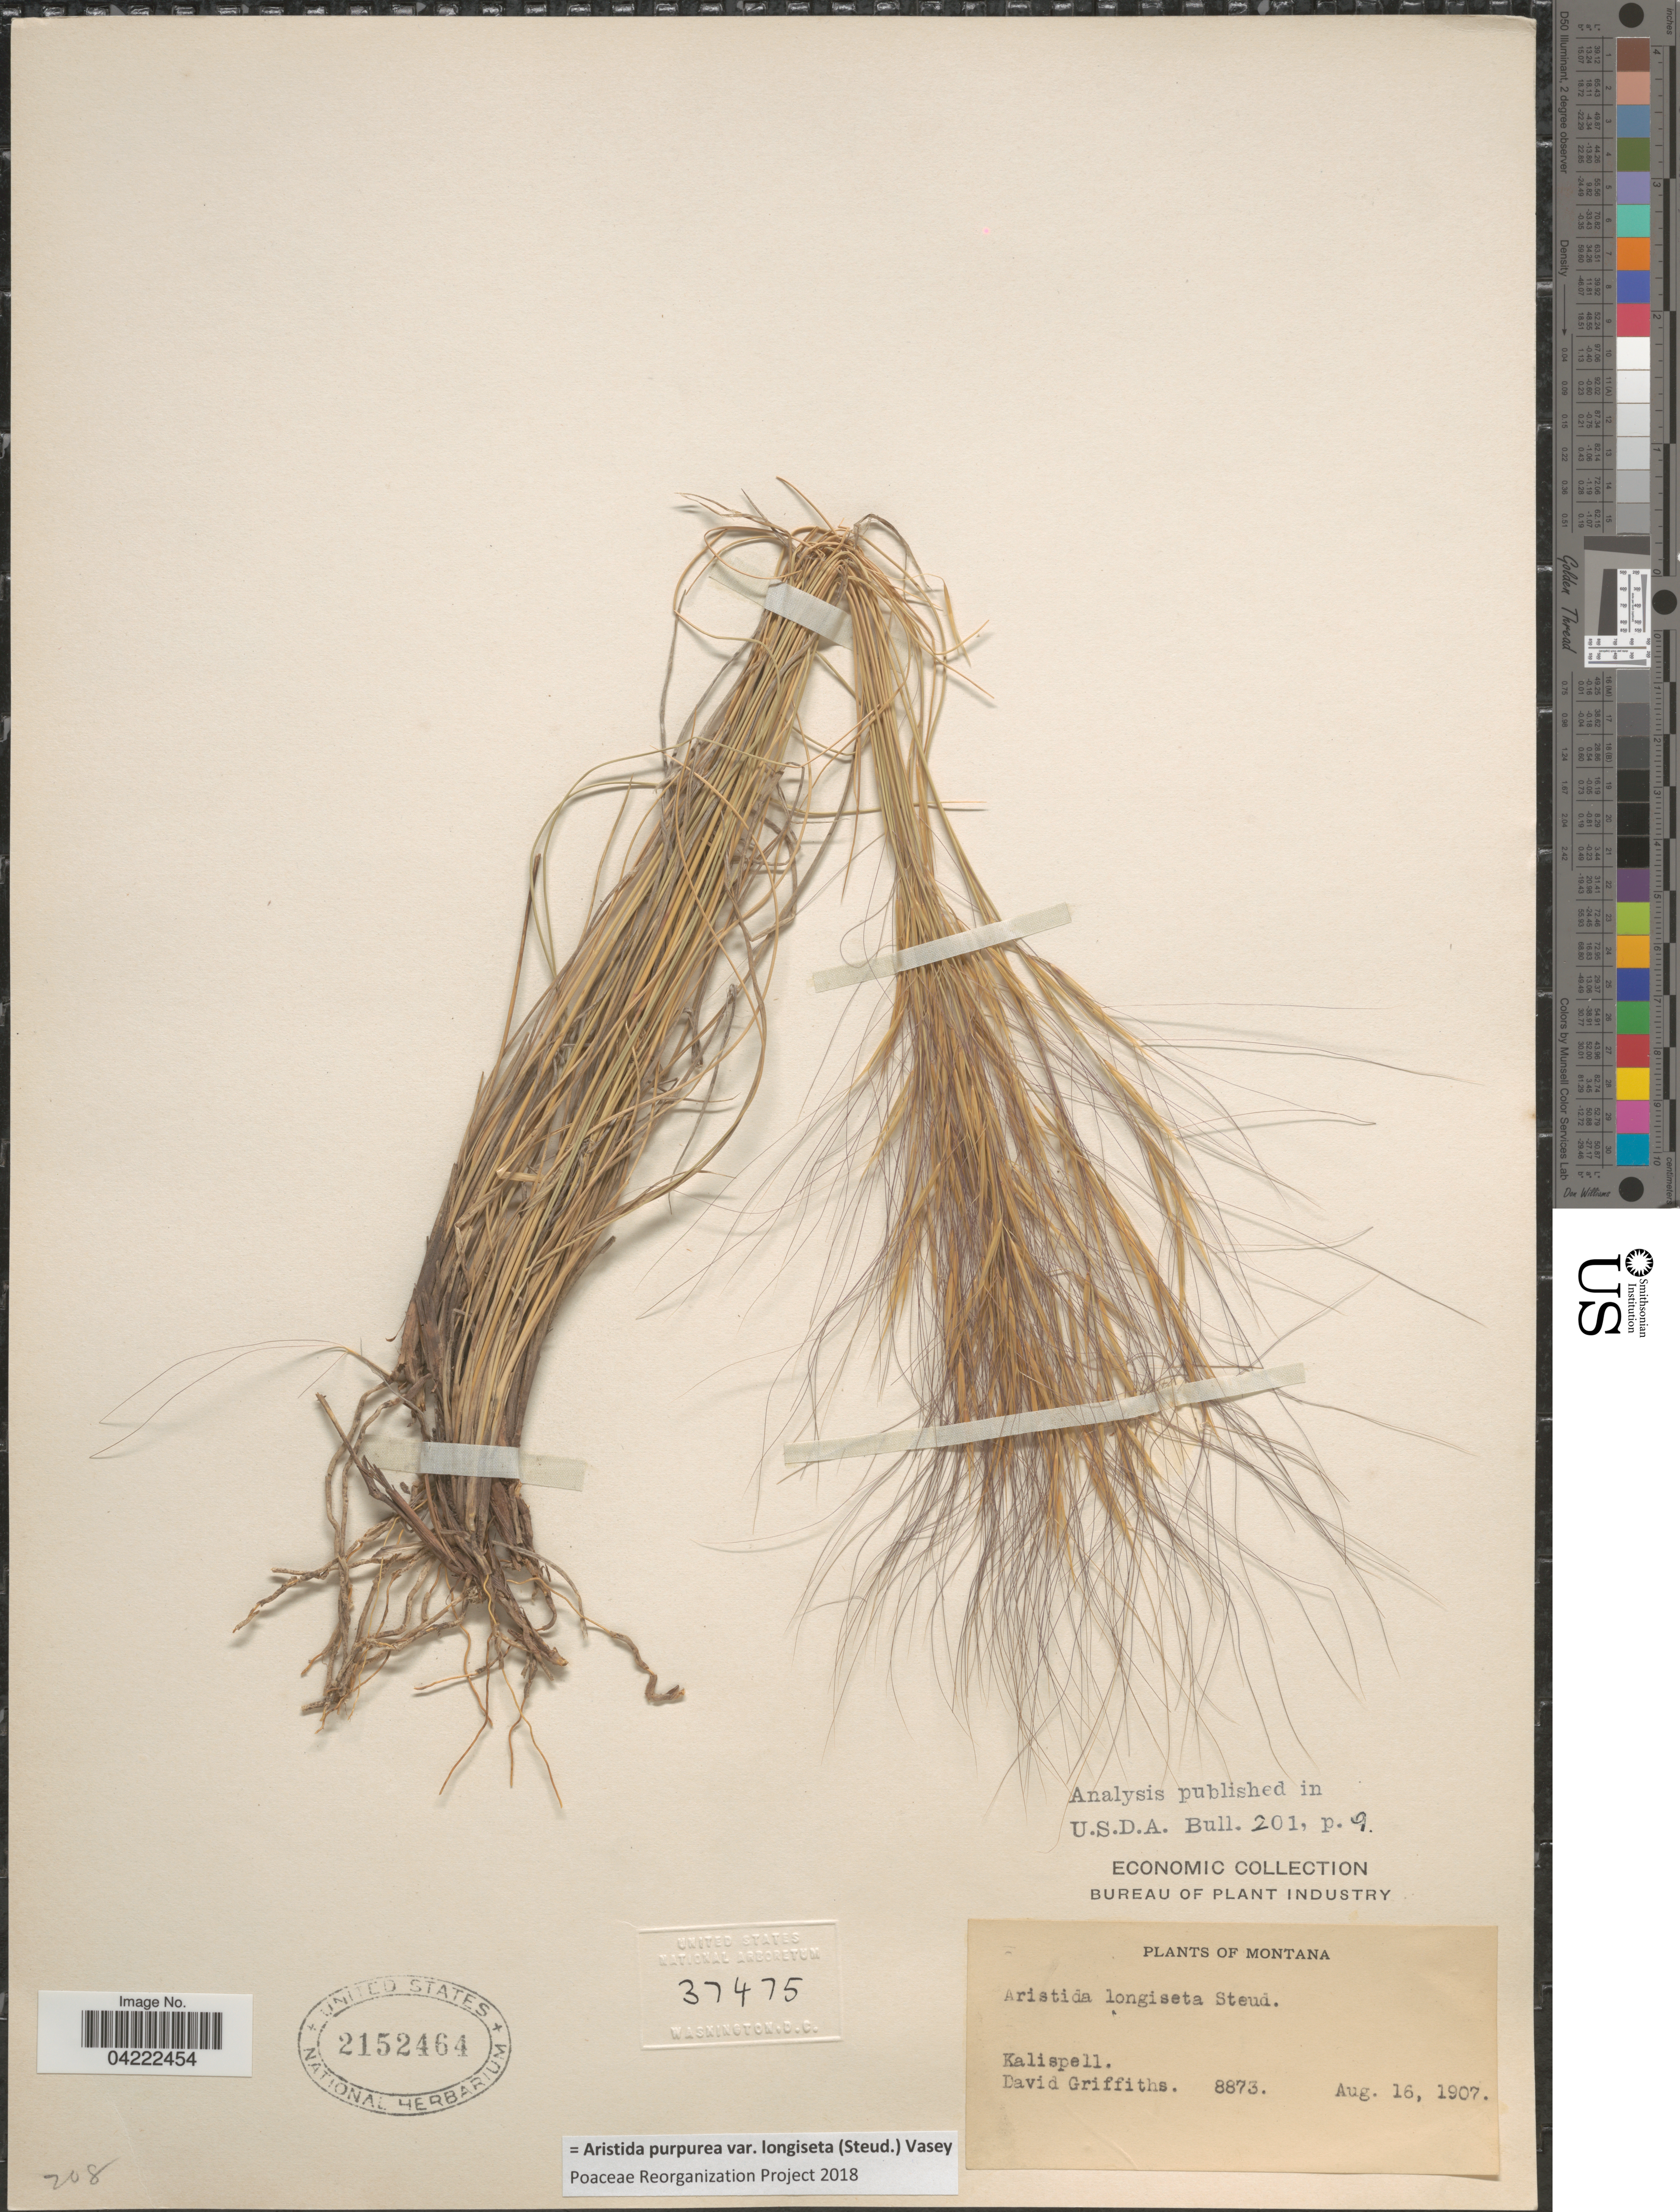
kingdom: Plantae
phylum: Tracheophyta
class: Liliopsida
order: Poales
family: Poaceae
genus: Aristida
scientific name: Aristida purpurea var. longiseta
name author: (Steud.) Vasey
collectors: D. Griffiths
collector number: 8873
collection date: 1907-08-16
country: United States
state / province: Montana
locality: Kalispell.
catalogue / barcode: US 2152464